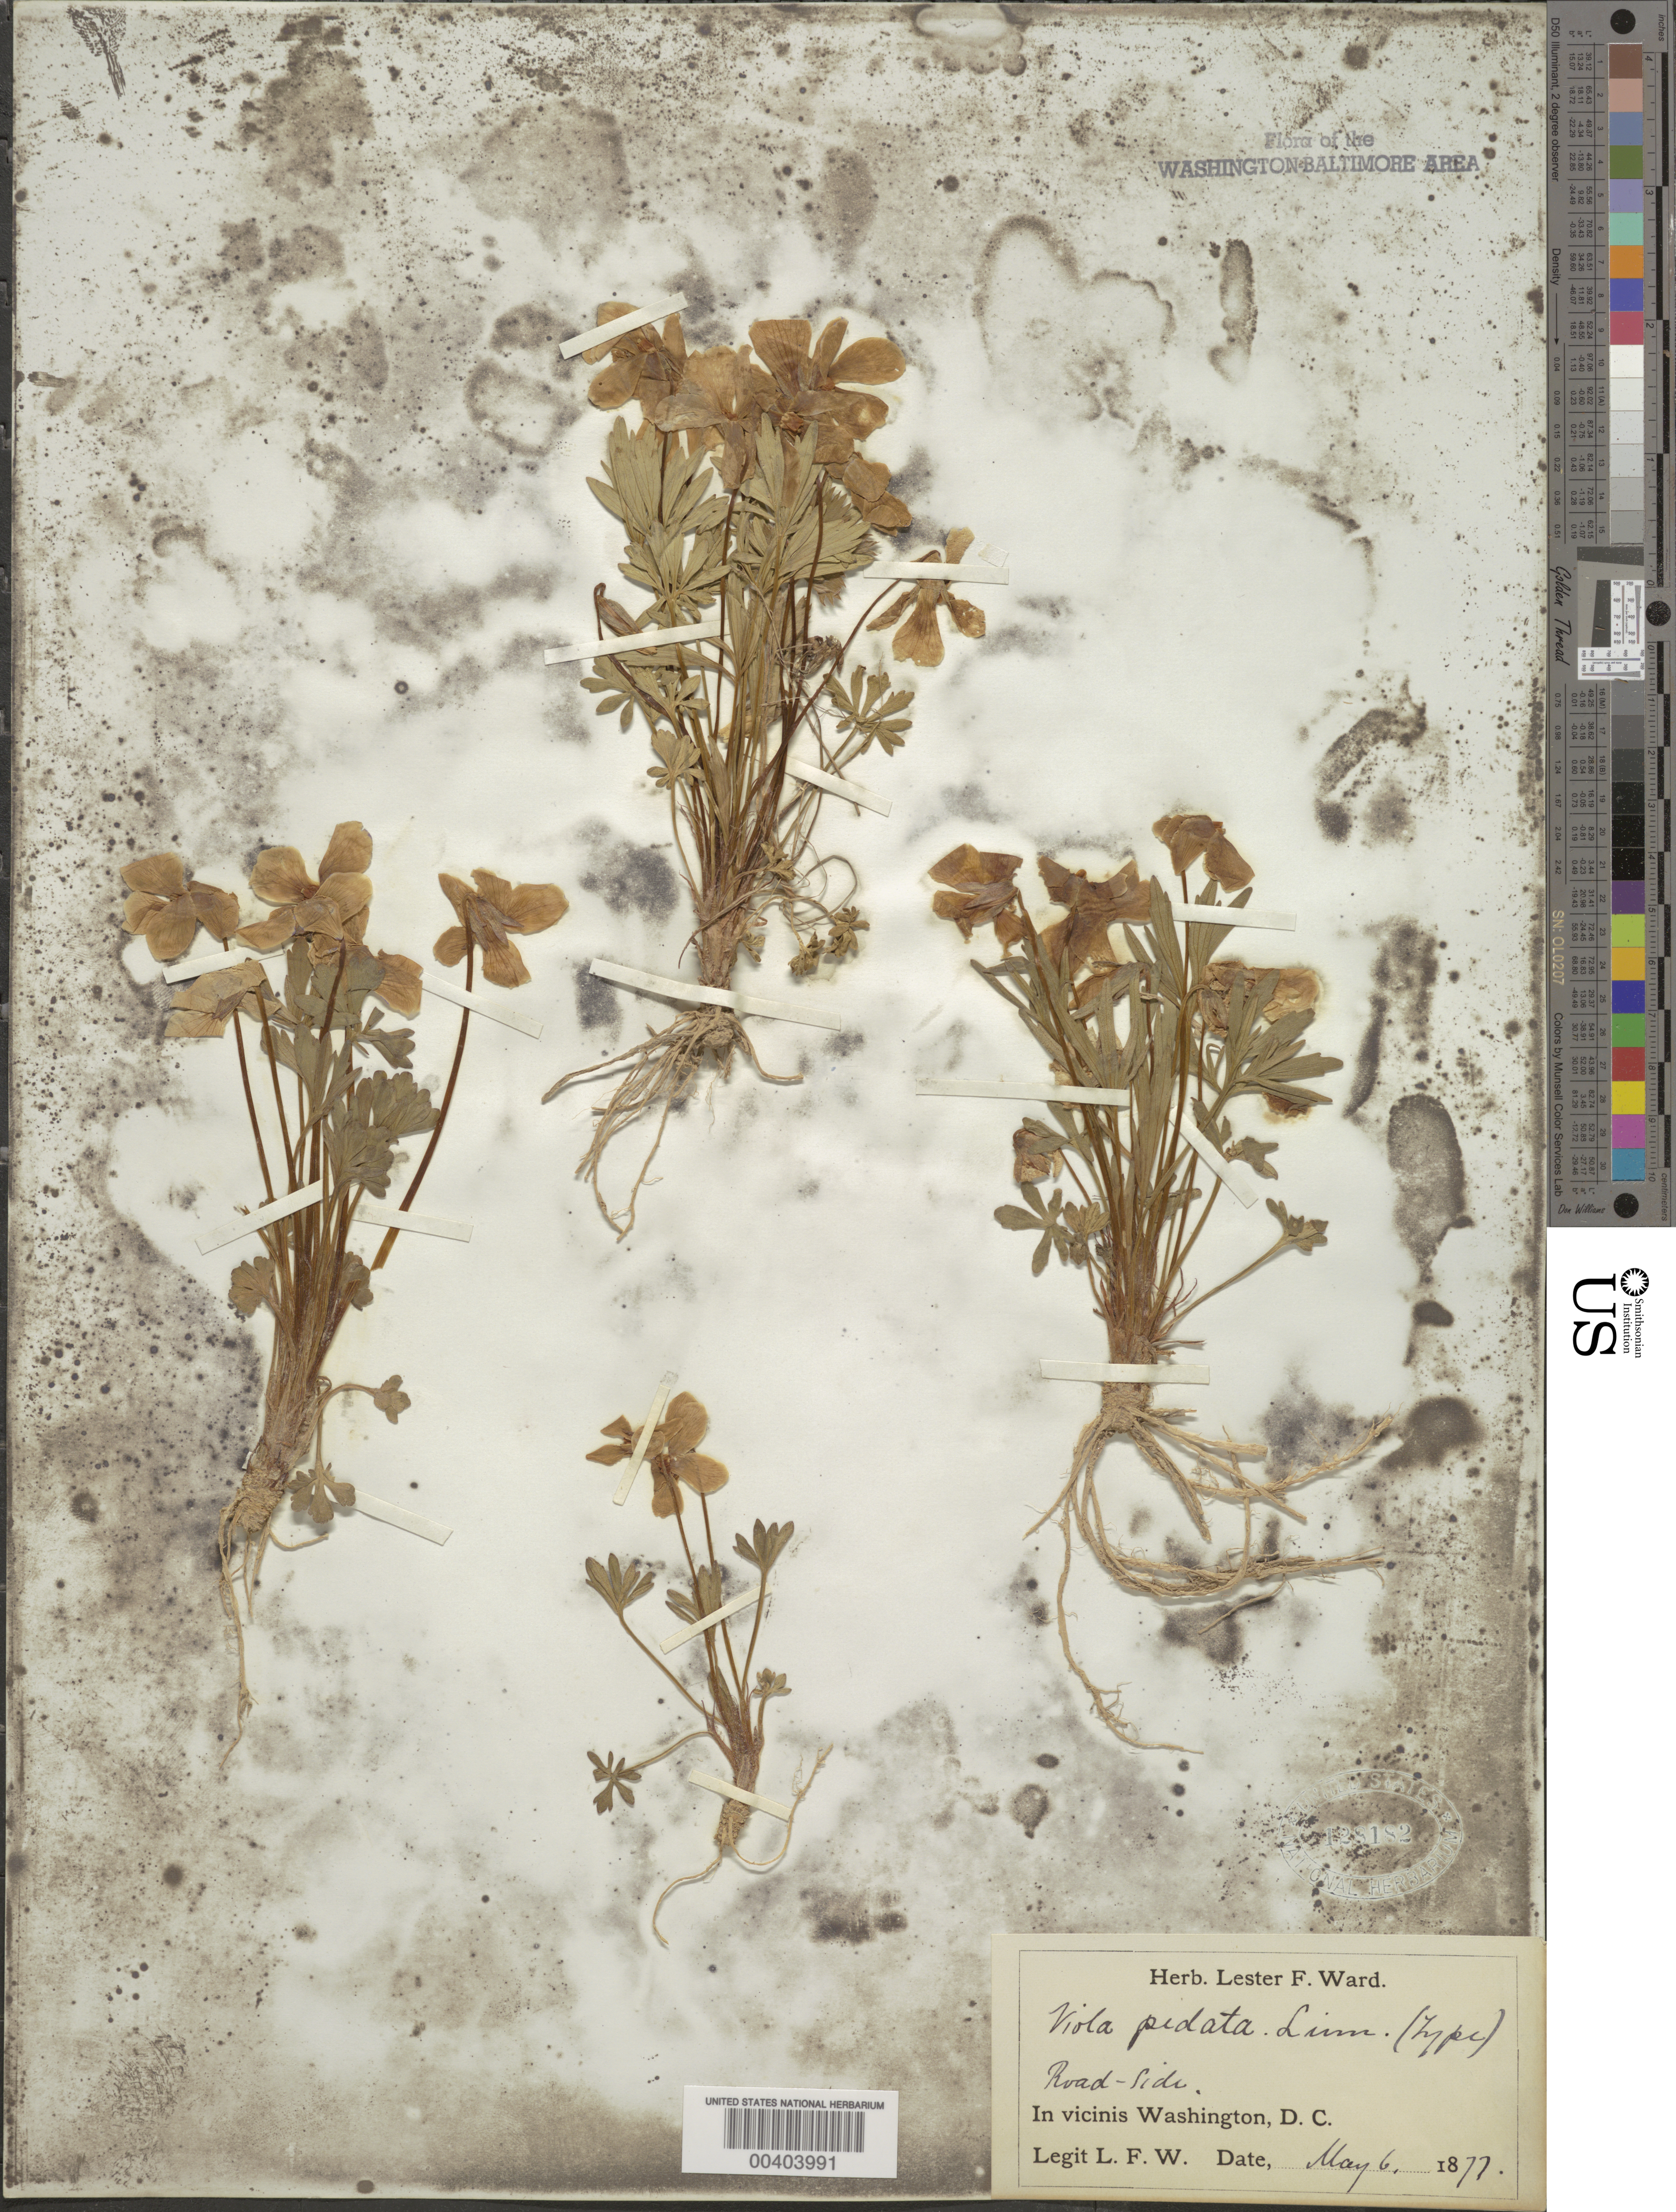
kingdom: Plantae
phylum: Tracheophyta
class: Magnoliopsida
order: Malpighiales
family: Violaceae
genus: Viola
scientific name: Viola pedata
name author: L.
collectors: L. F. Ward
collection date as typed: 06 May 1877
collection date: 1877-05-06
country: United States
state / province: District of Columbia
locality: Washington DC area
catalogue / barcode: US 128182